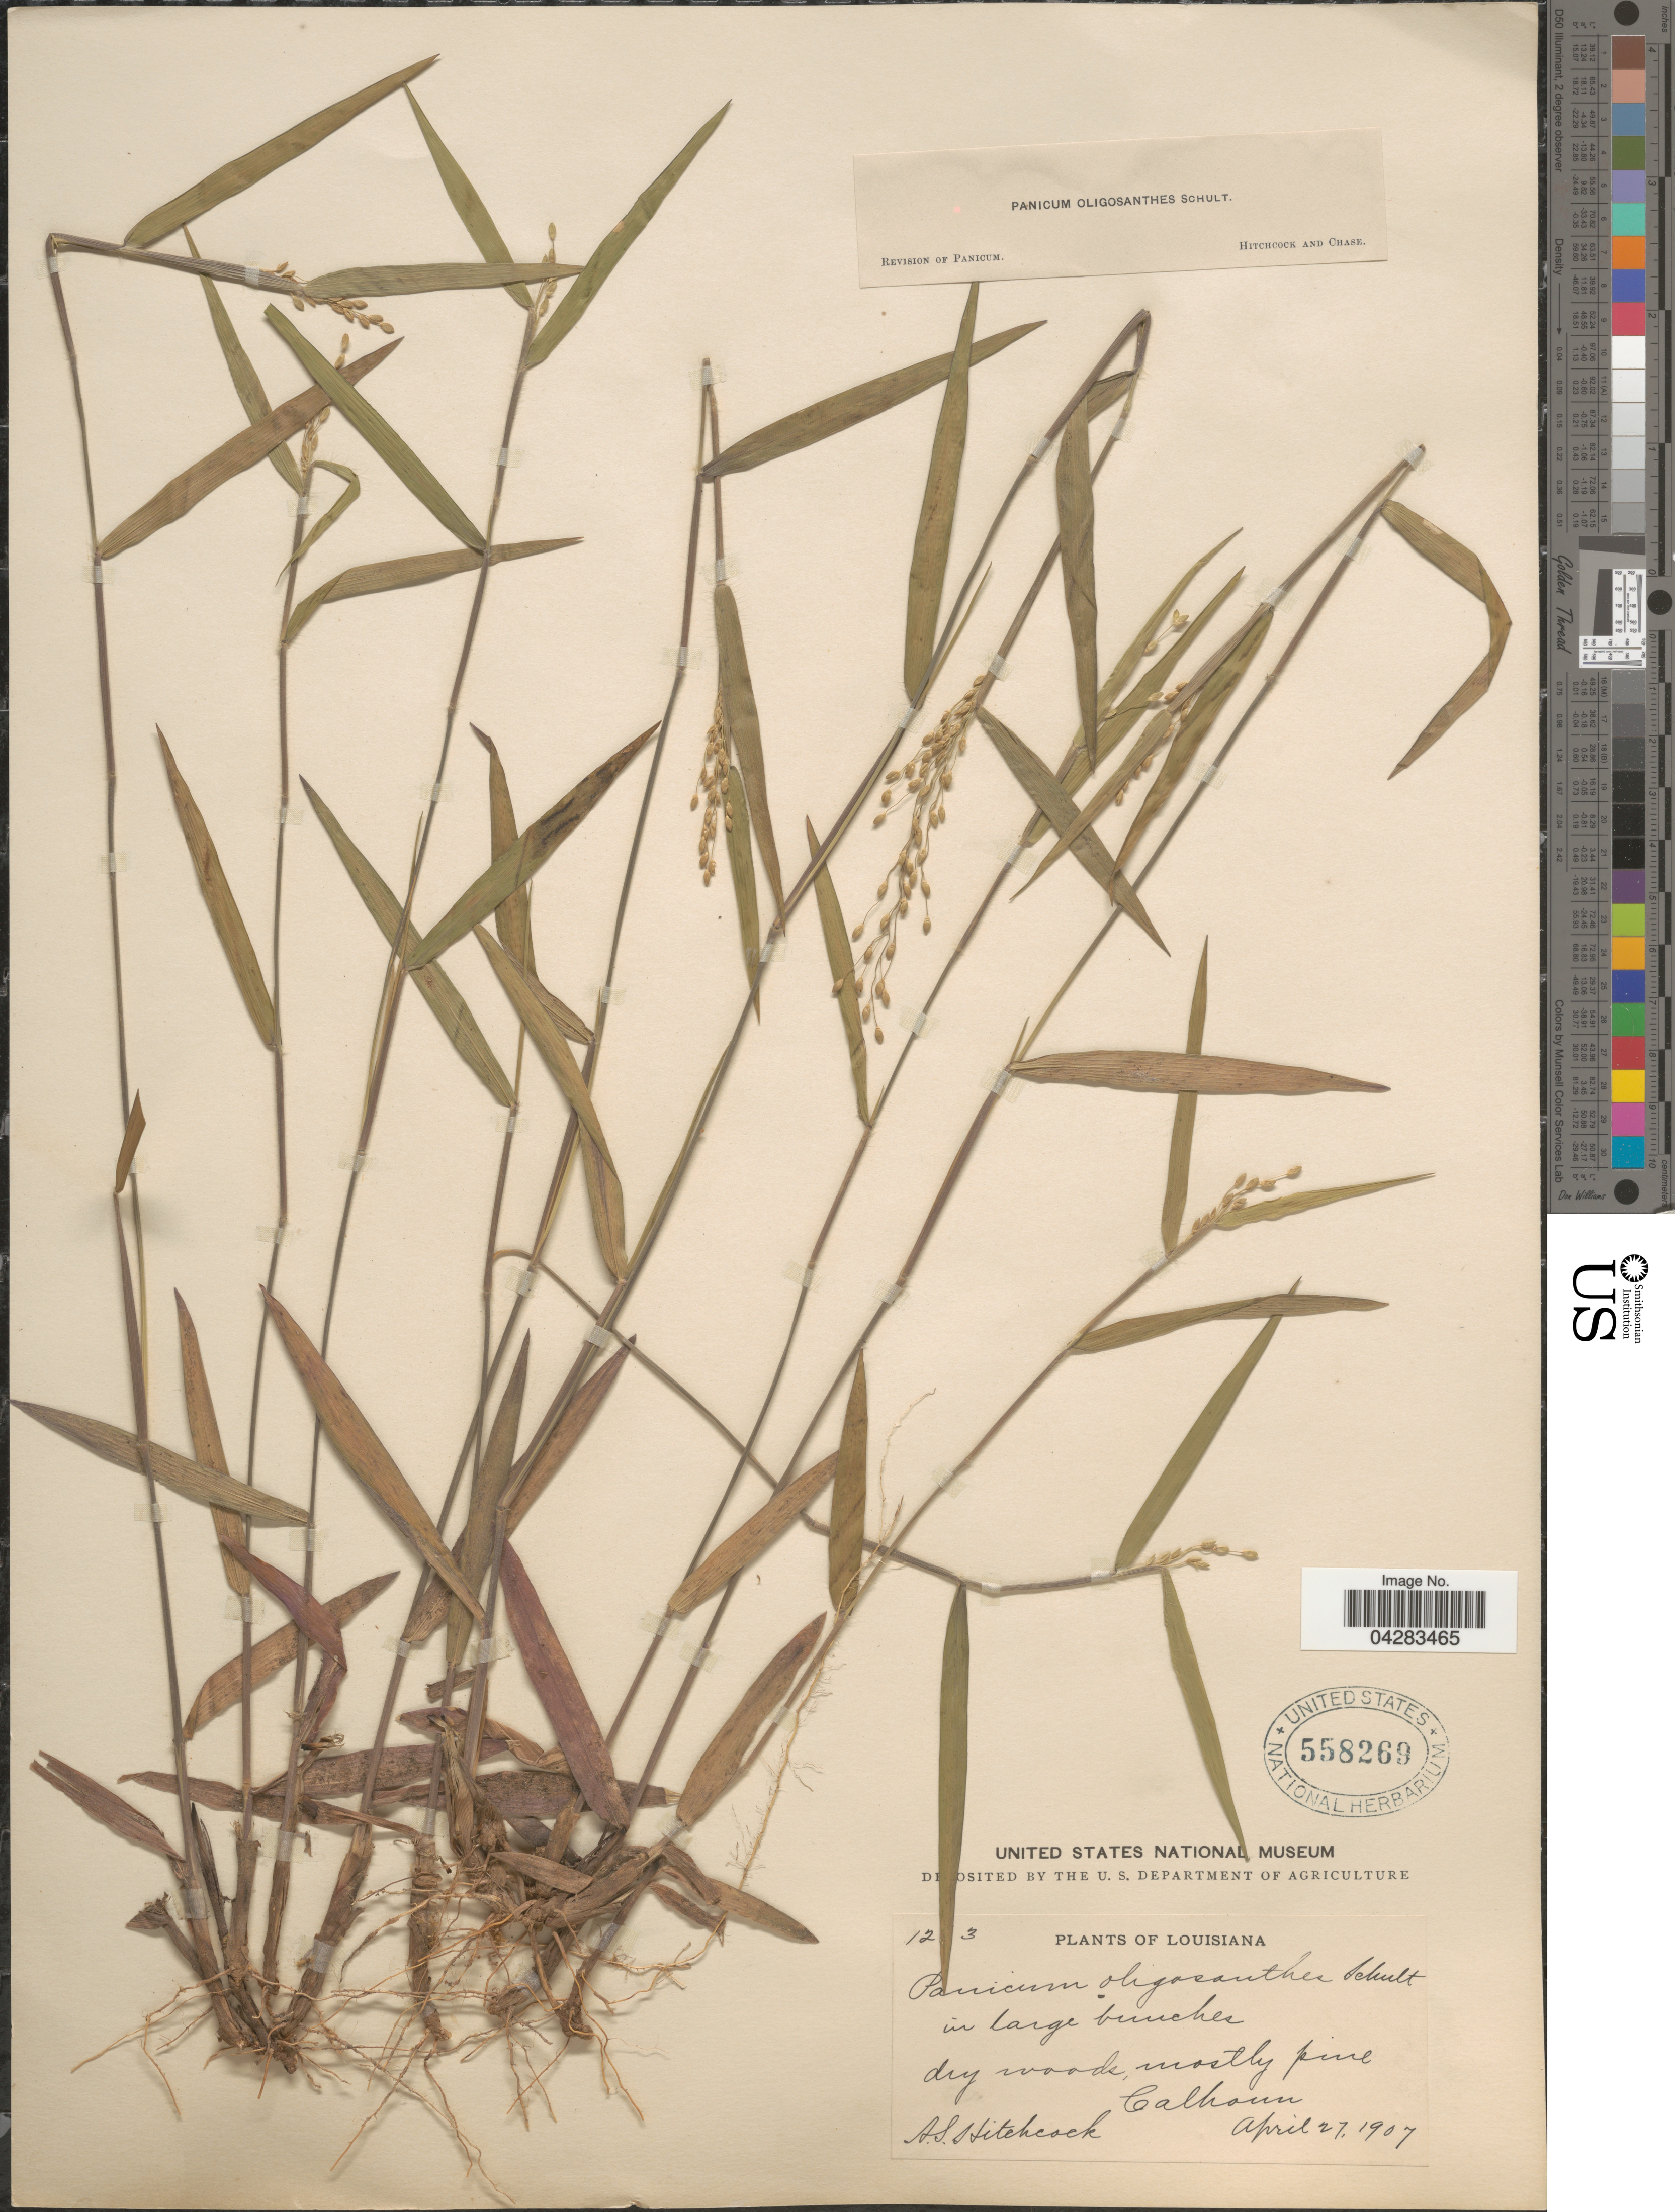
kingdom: Plantae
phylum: Tracheophyta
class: Liliopsida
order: Poales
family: Poaceae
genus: Dichanthelium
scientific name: Dichanthelium oligosanthes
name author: (Schult.) Gould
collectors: A. S. Hitchcock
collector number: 12!3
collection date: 1907-04-27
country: United States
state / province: Louisiana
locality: Calhoun.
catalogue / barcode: US 558269